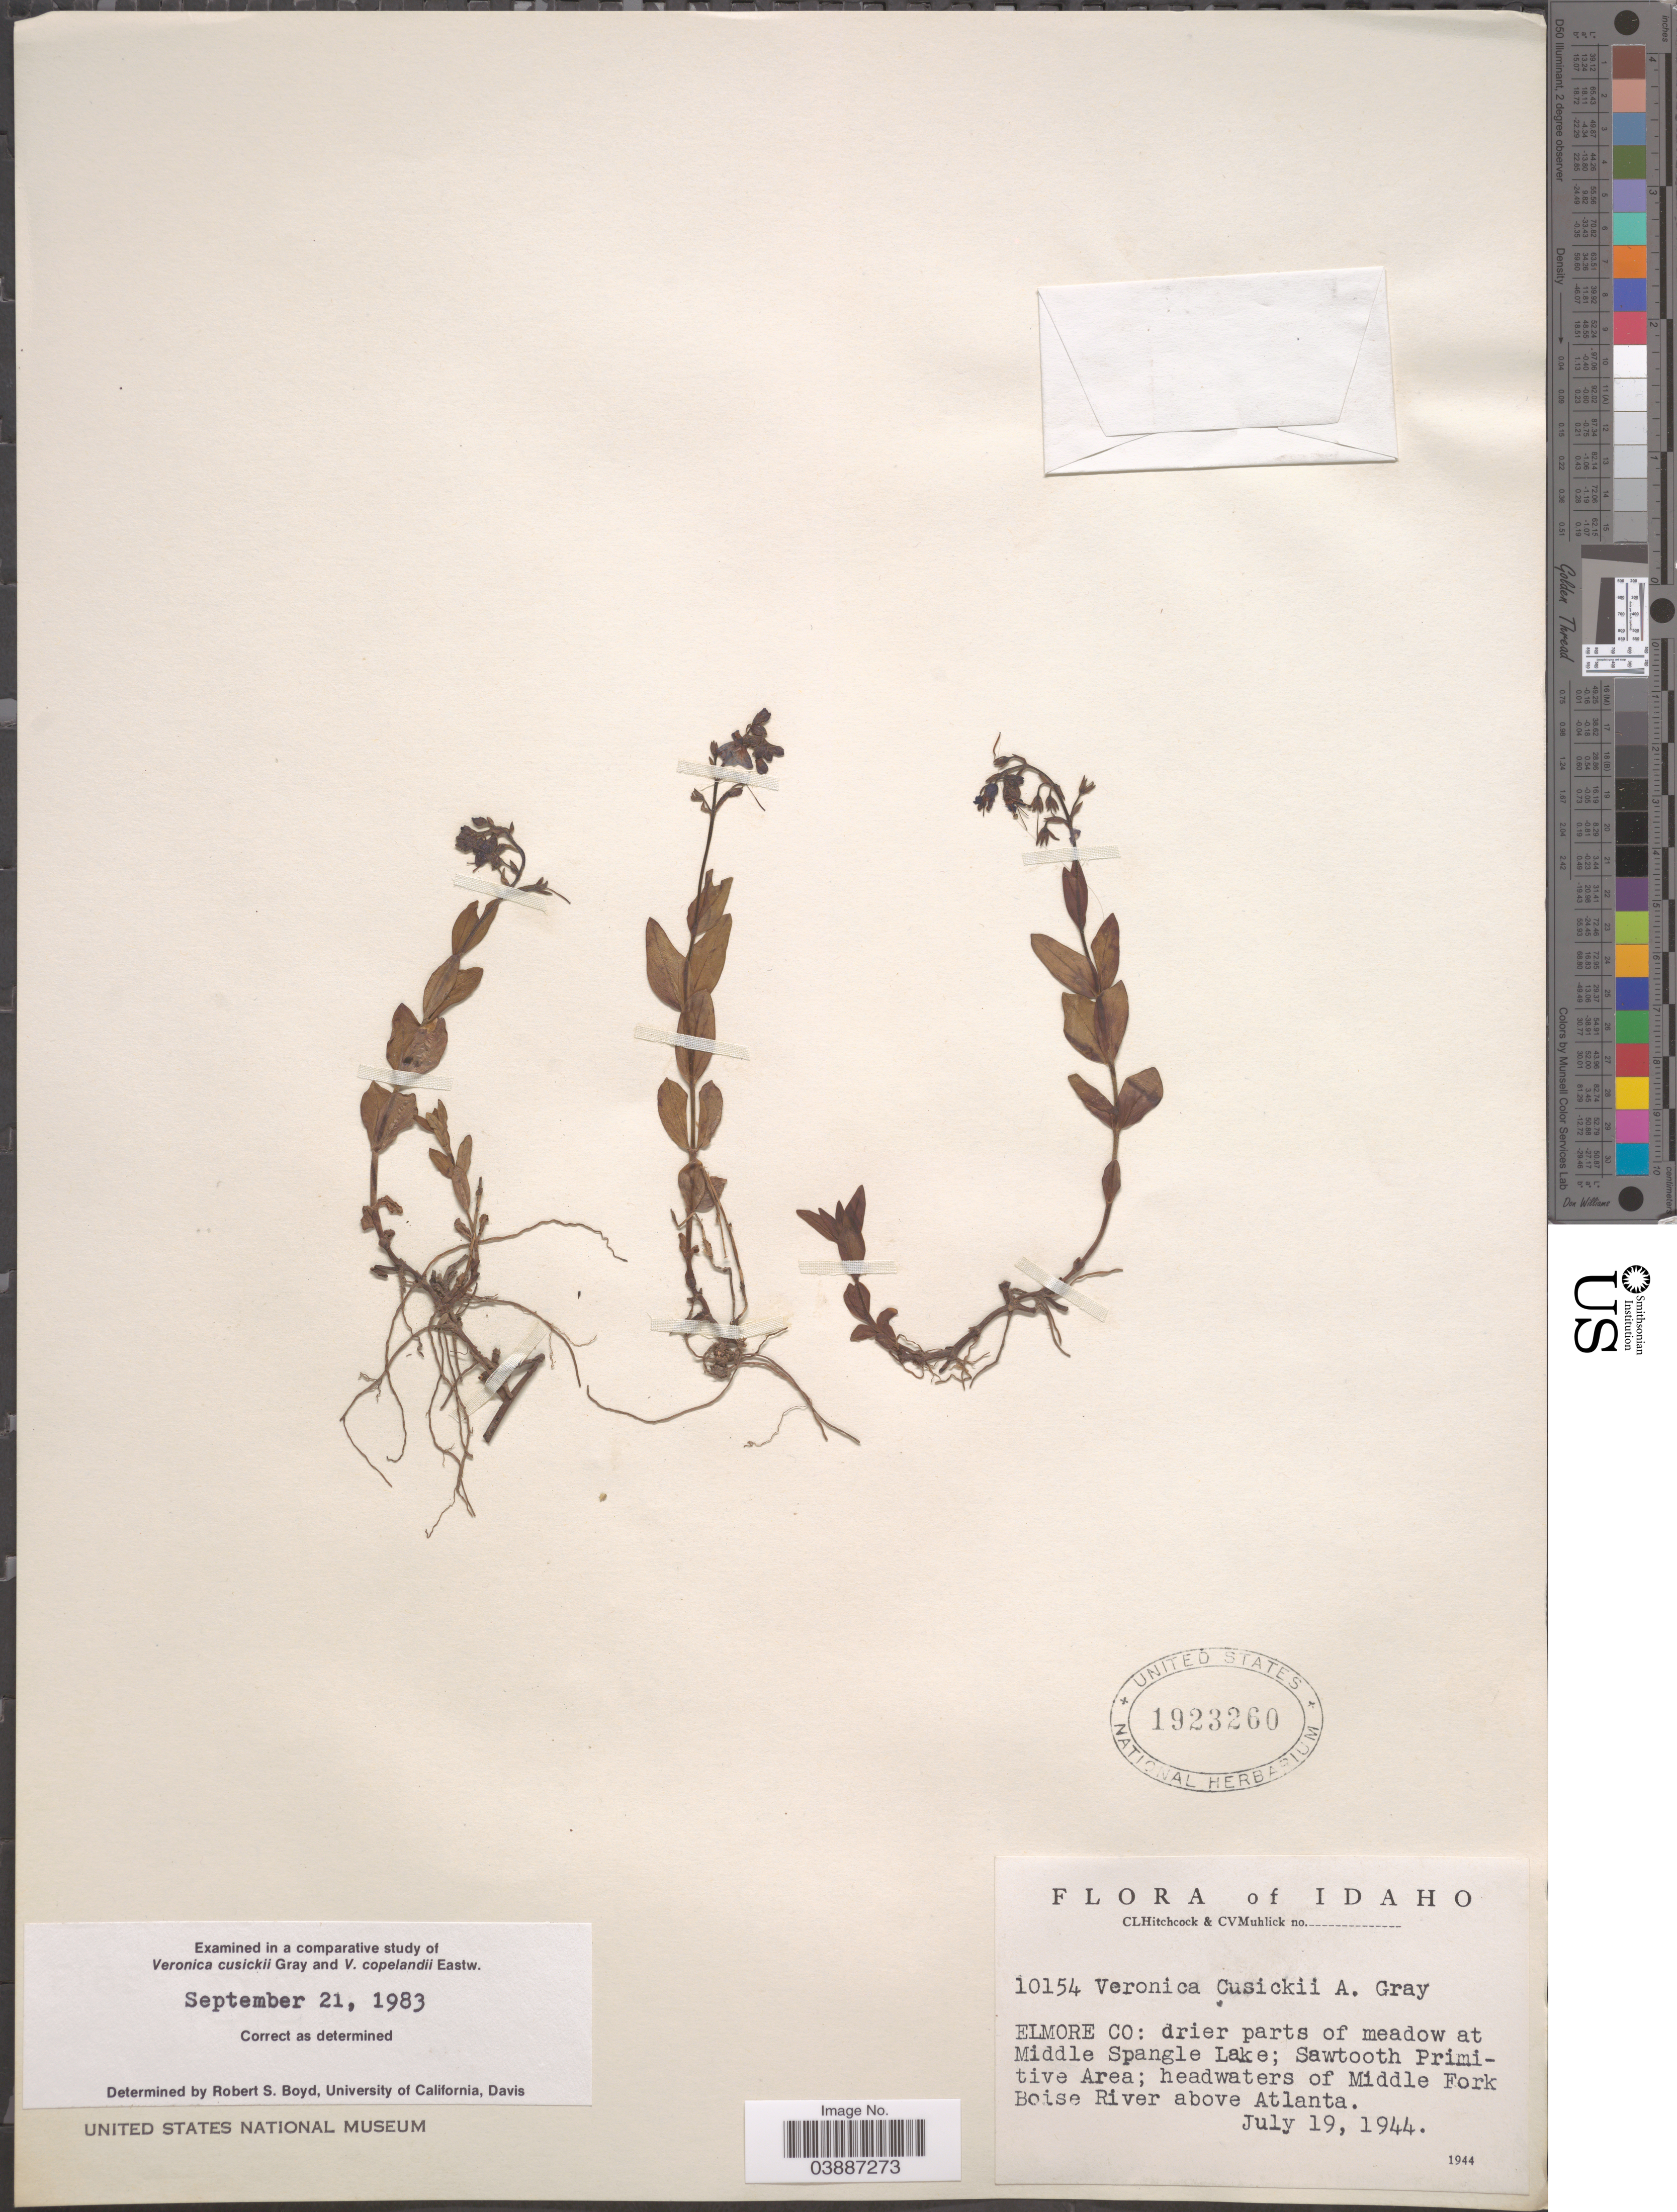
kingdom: Plantae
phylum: Tracheophyta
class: Magnoliopsida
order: Lamiales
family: Plantaginaceae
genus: Veronica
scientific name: Veronica cusickii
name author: A. Gray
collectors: C. L. Hitchcock & C. V. Muhlick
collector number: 10154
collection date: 1944-07-19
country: United States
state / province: Idaho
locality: Elmore Co: drier parts of meadow at Middle Spangle Lake; Sawtooth Primitive Area; headwaters of Middle Fork Boise River above Atlanta.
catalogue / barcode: US 1923260